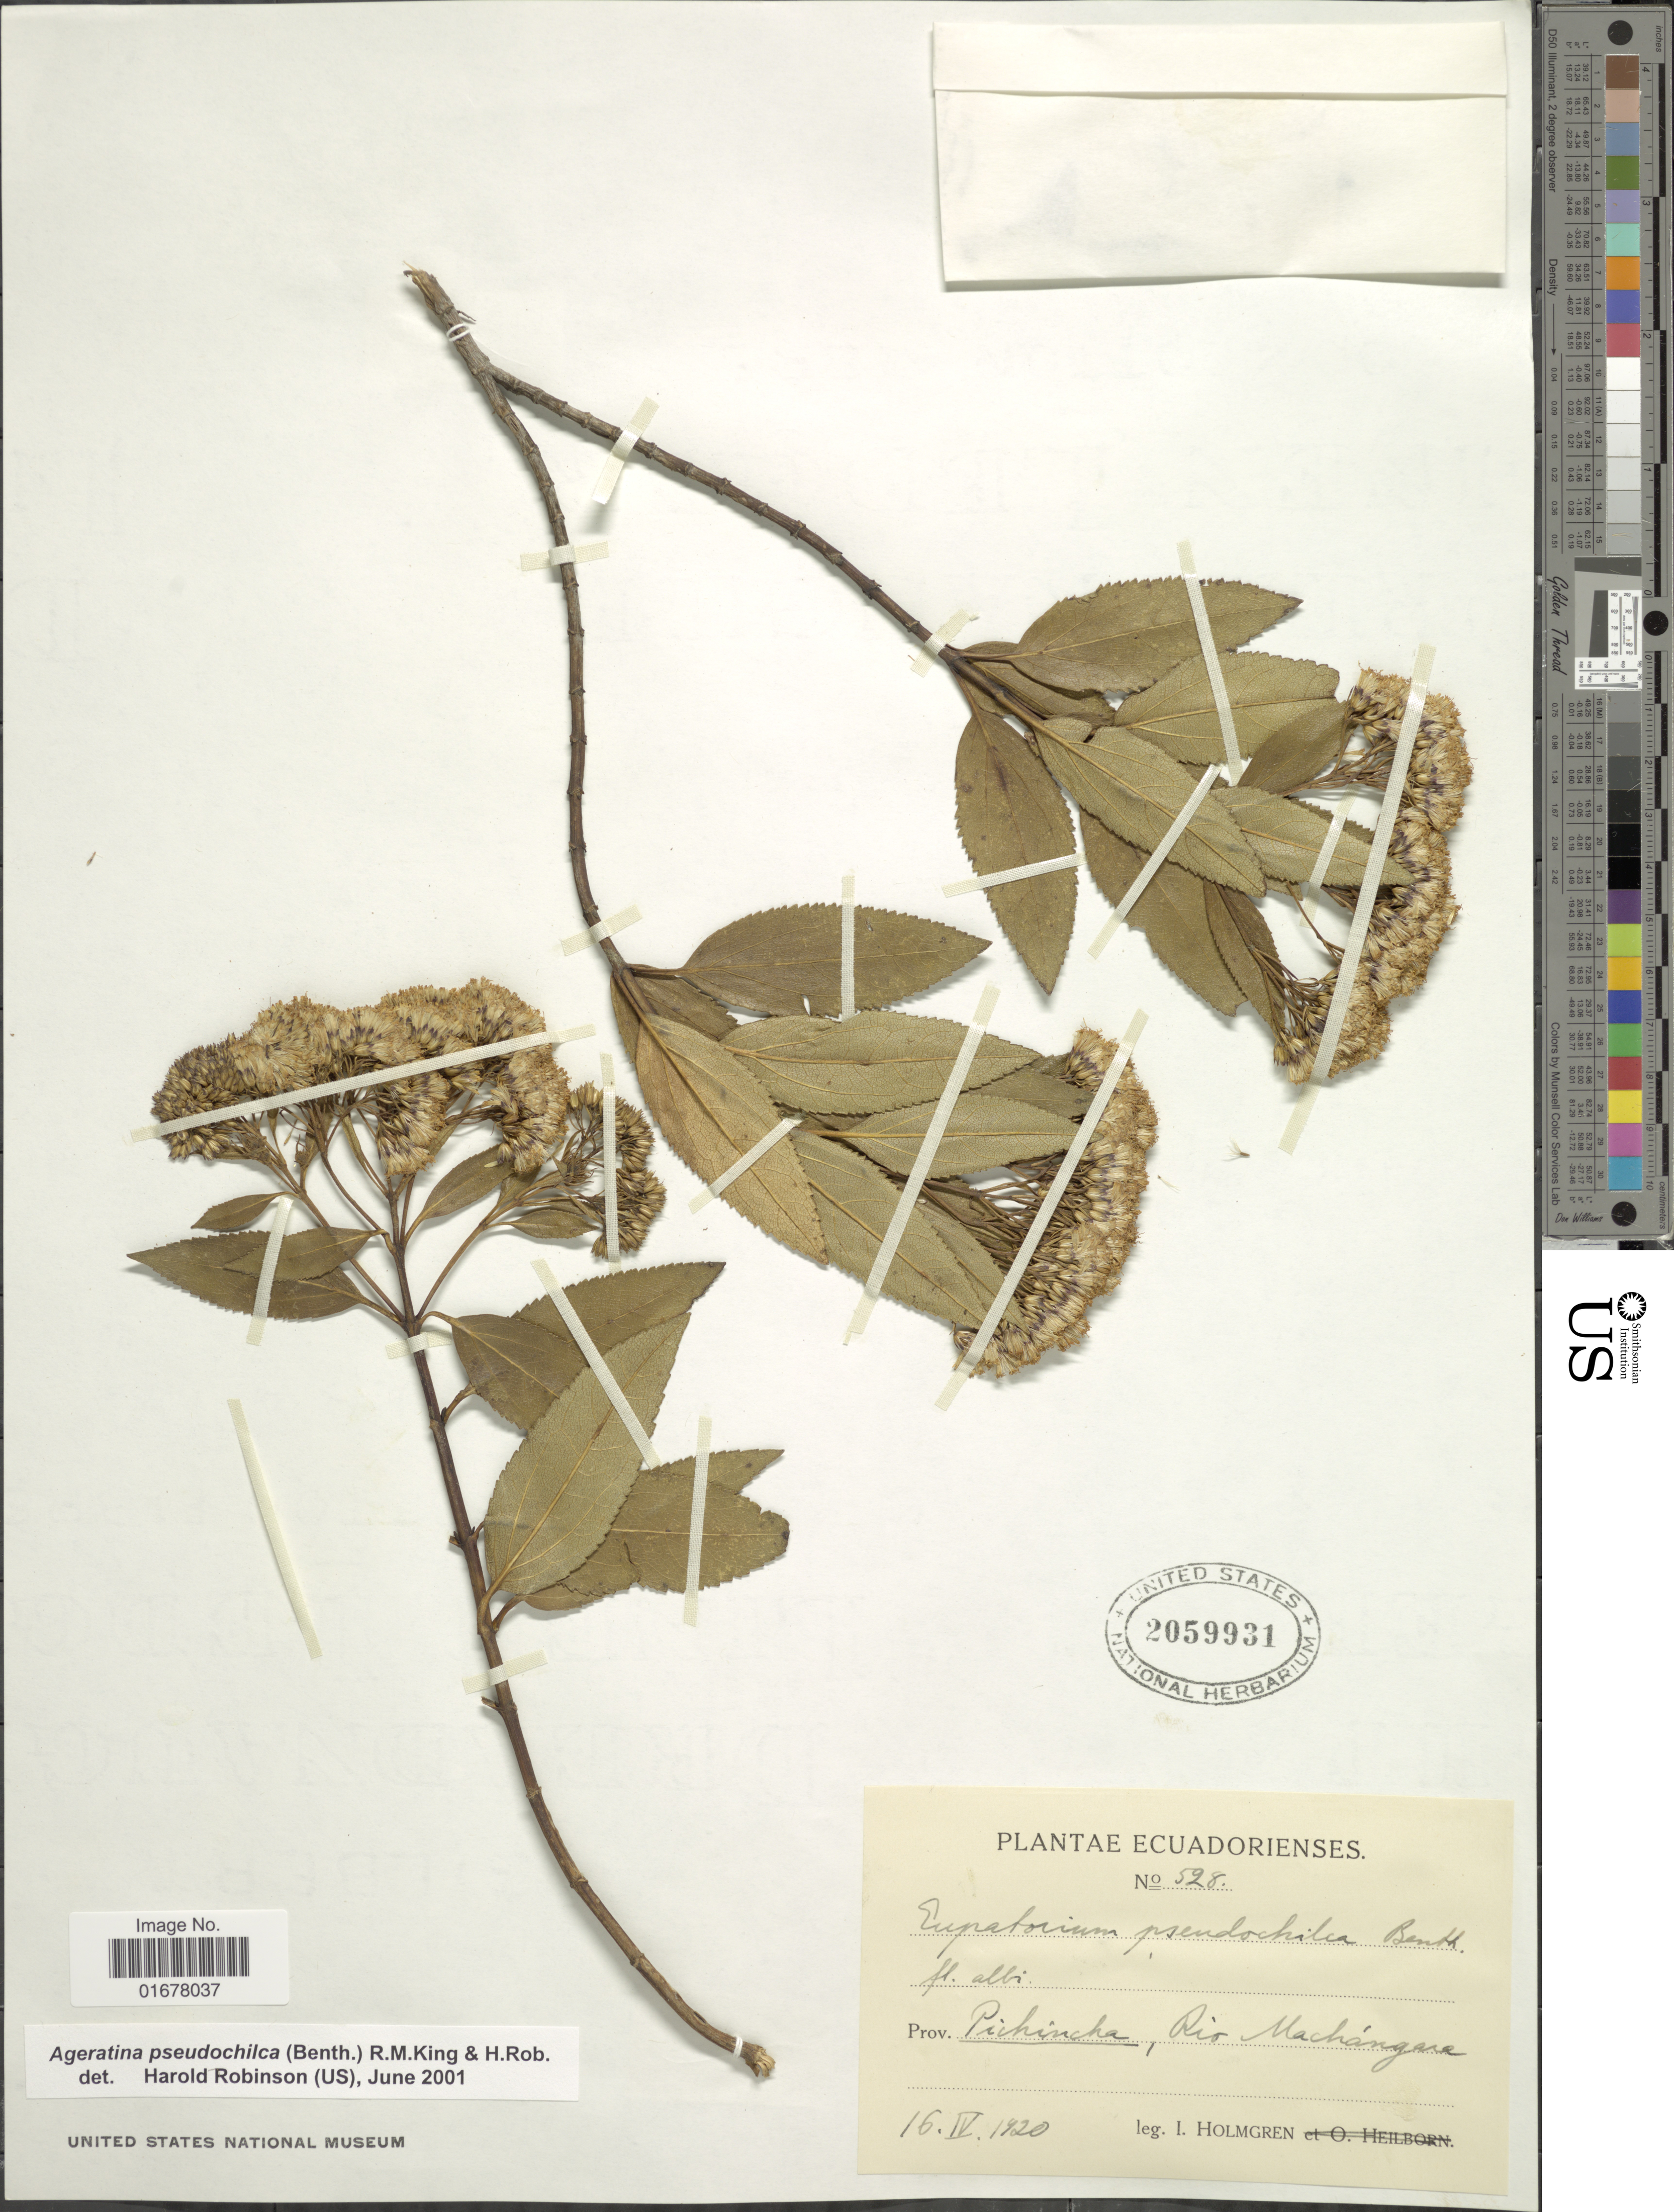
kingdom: Plantae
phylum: Tracheophyta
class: Magnoliopsida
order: Asterales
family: Asteraceae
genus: Ageratina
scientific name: Ageratina pseudochilca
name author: (Benth.) R.M. King & H. Rob.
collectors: I. Holmgren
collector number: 528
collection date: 1920-04-16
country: Ecuador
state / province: Pichincha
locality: Prov. Pichincha, Rio Machangare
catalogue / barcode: US 2059931